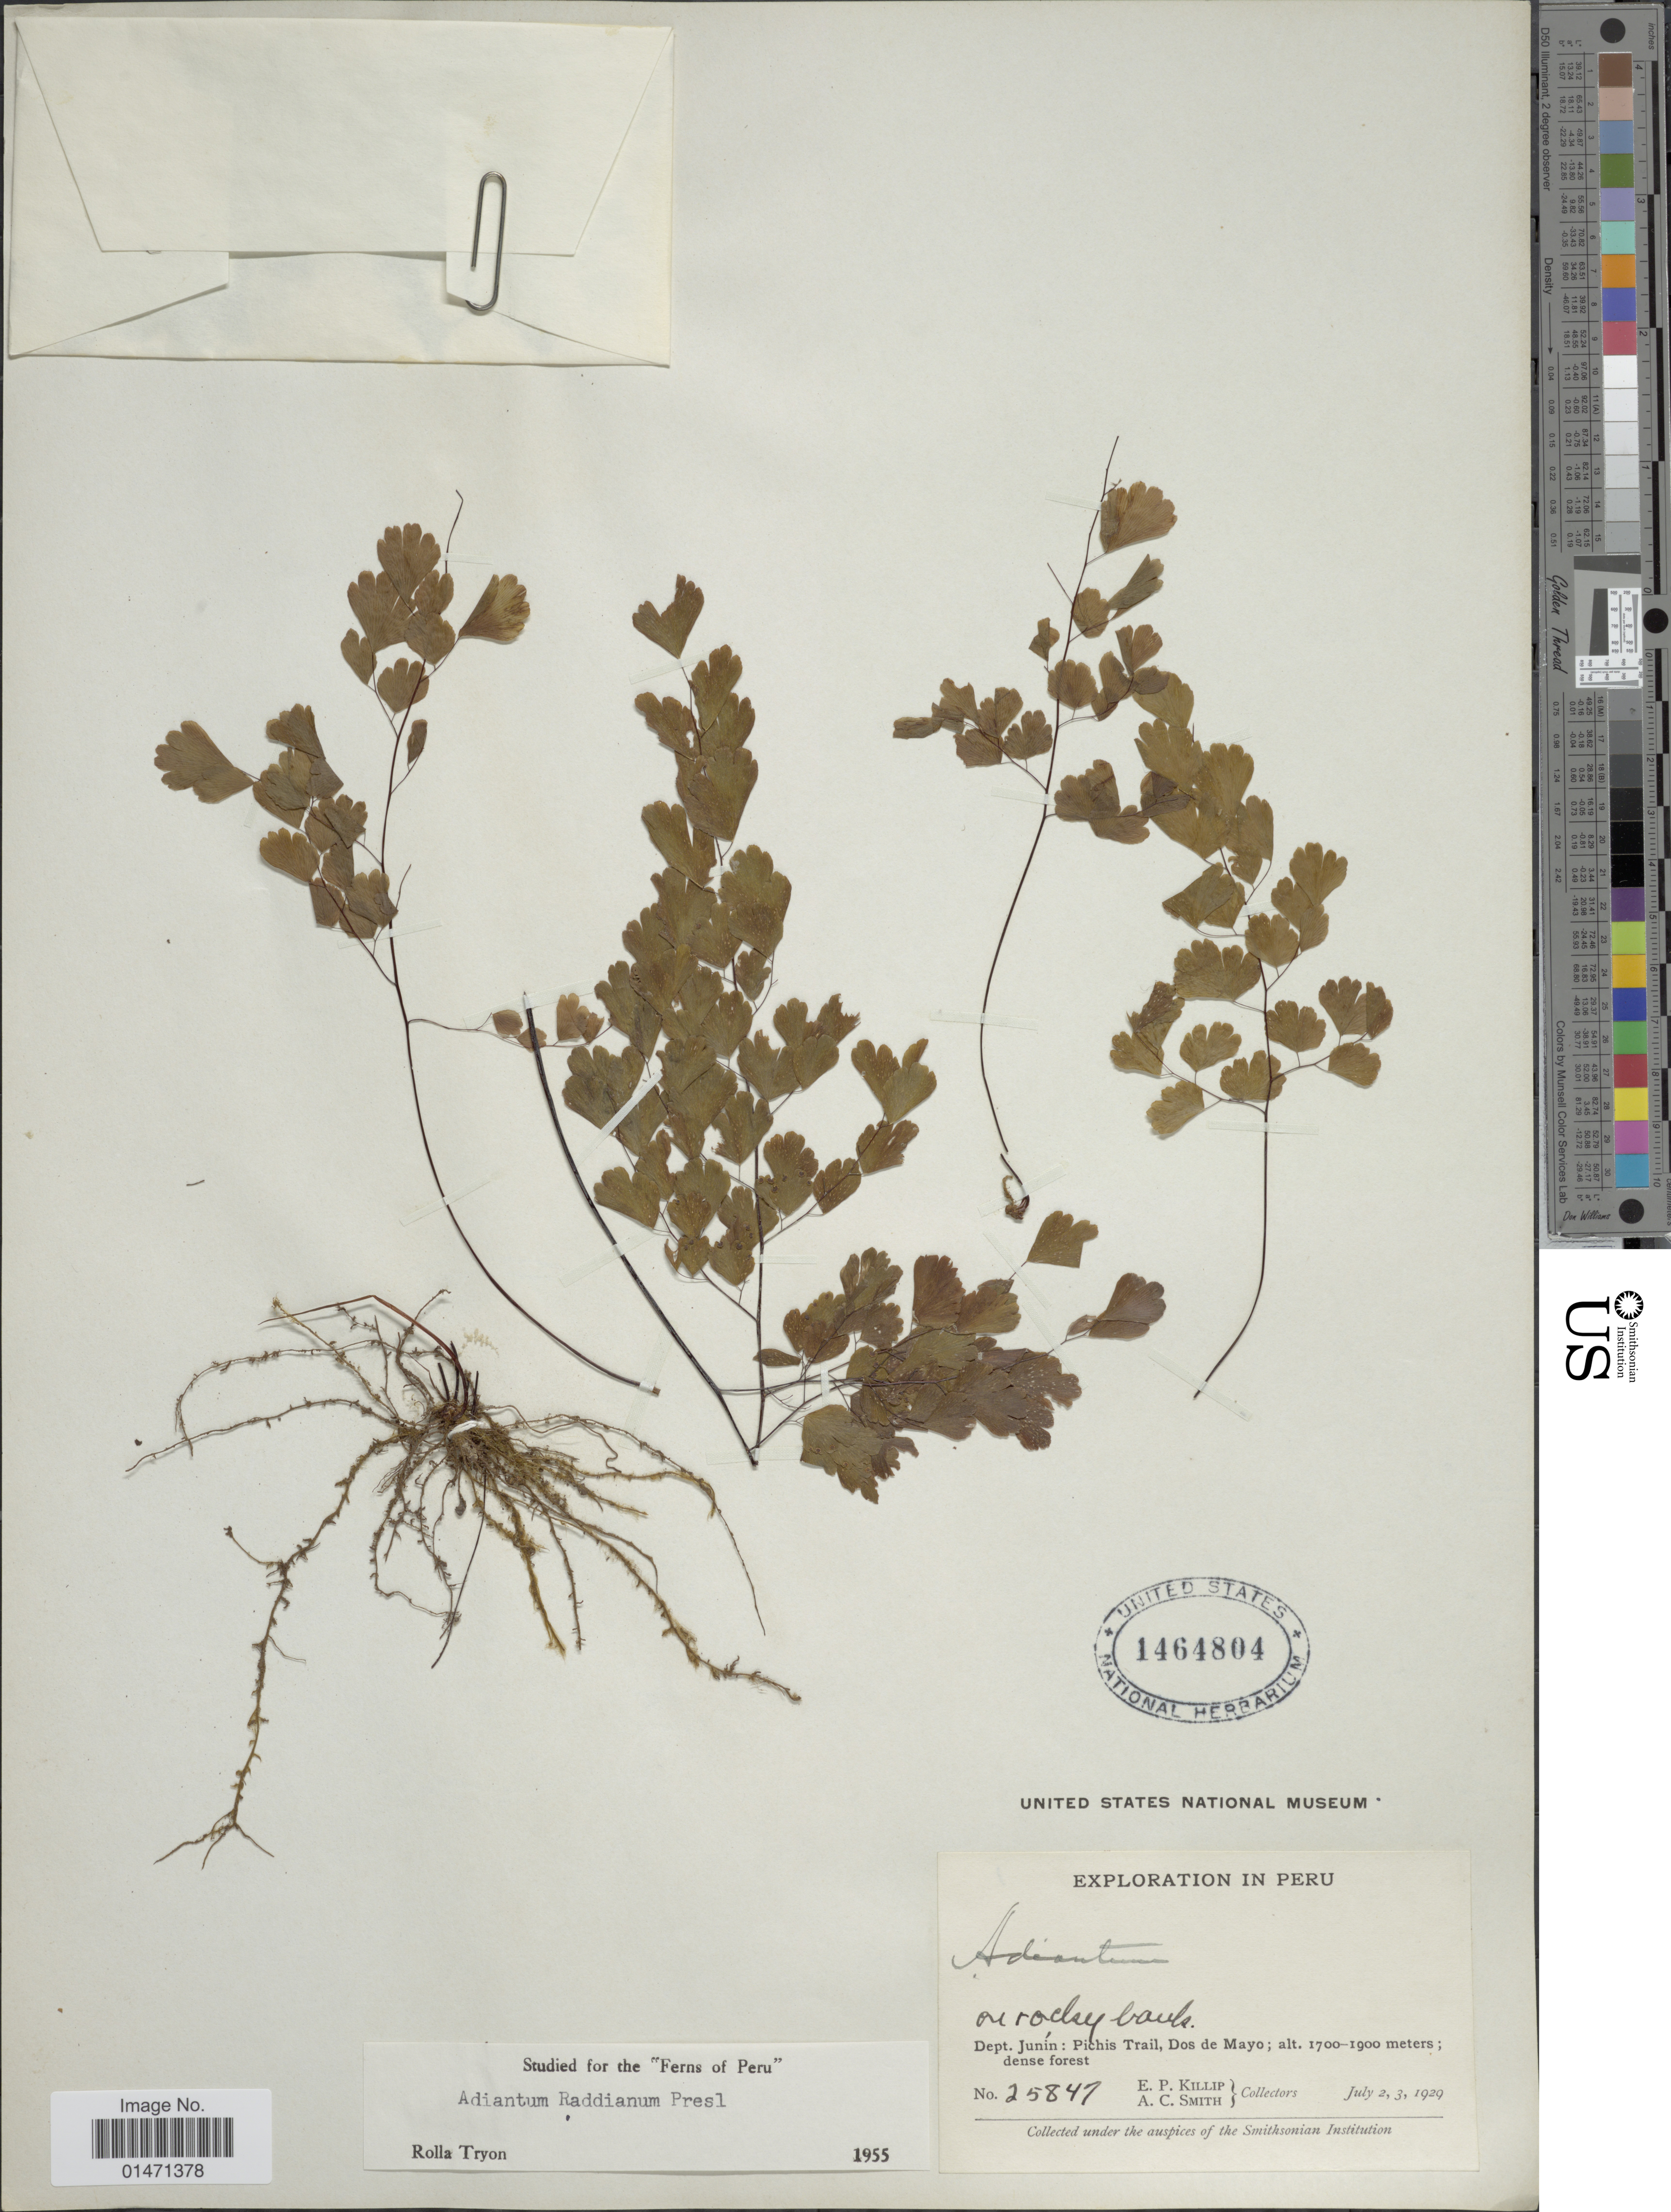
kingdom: Plantae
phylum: Tracheophyta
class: Polypodiopsida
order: Polypodiales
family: Pteridaceae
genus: Adiantum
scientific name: Adiantum raddianum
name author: C. Presl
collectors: E. P. Killip & A. C. Smith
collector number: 25847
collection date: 1929-07-02/1929-07-03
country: Peru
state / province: Junín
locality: Dept. Junin: Pichis Trail, Dos de Mayo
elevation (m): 1700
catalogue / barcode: US 1464804